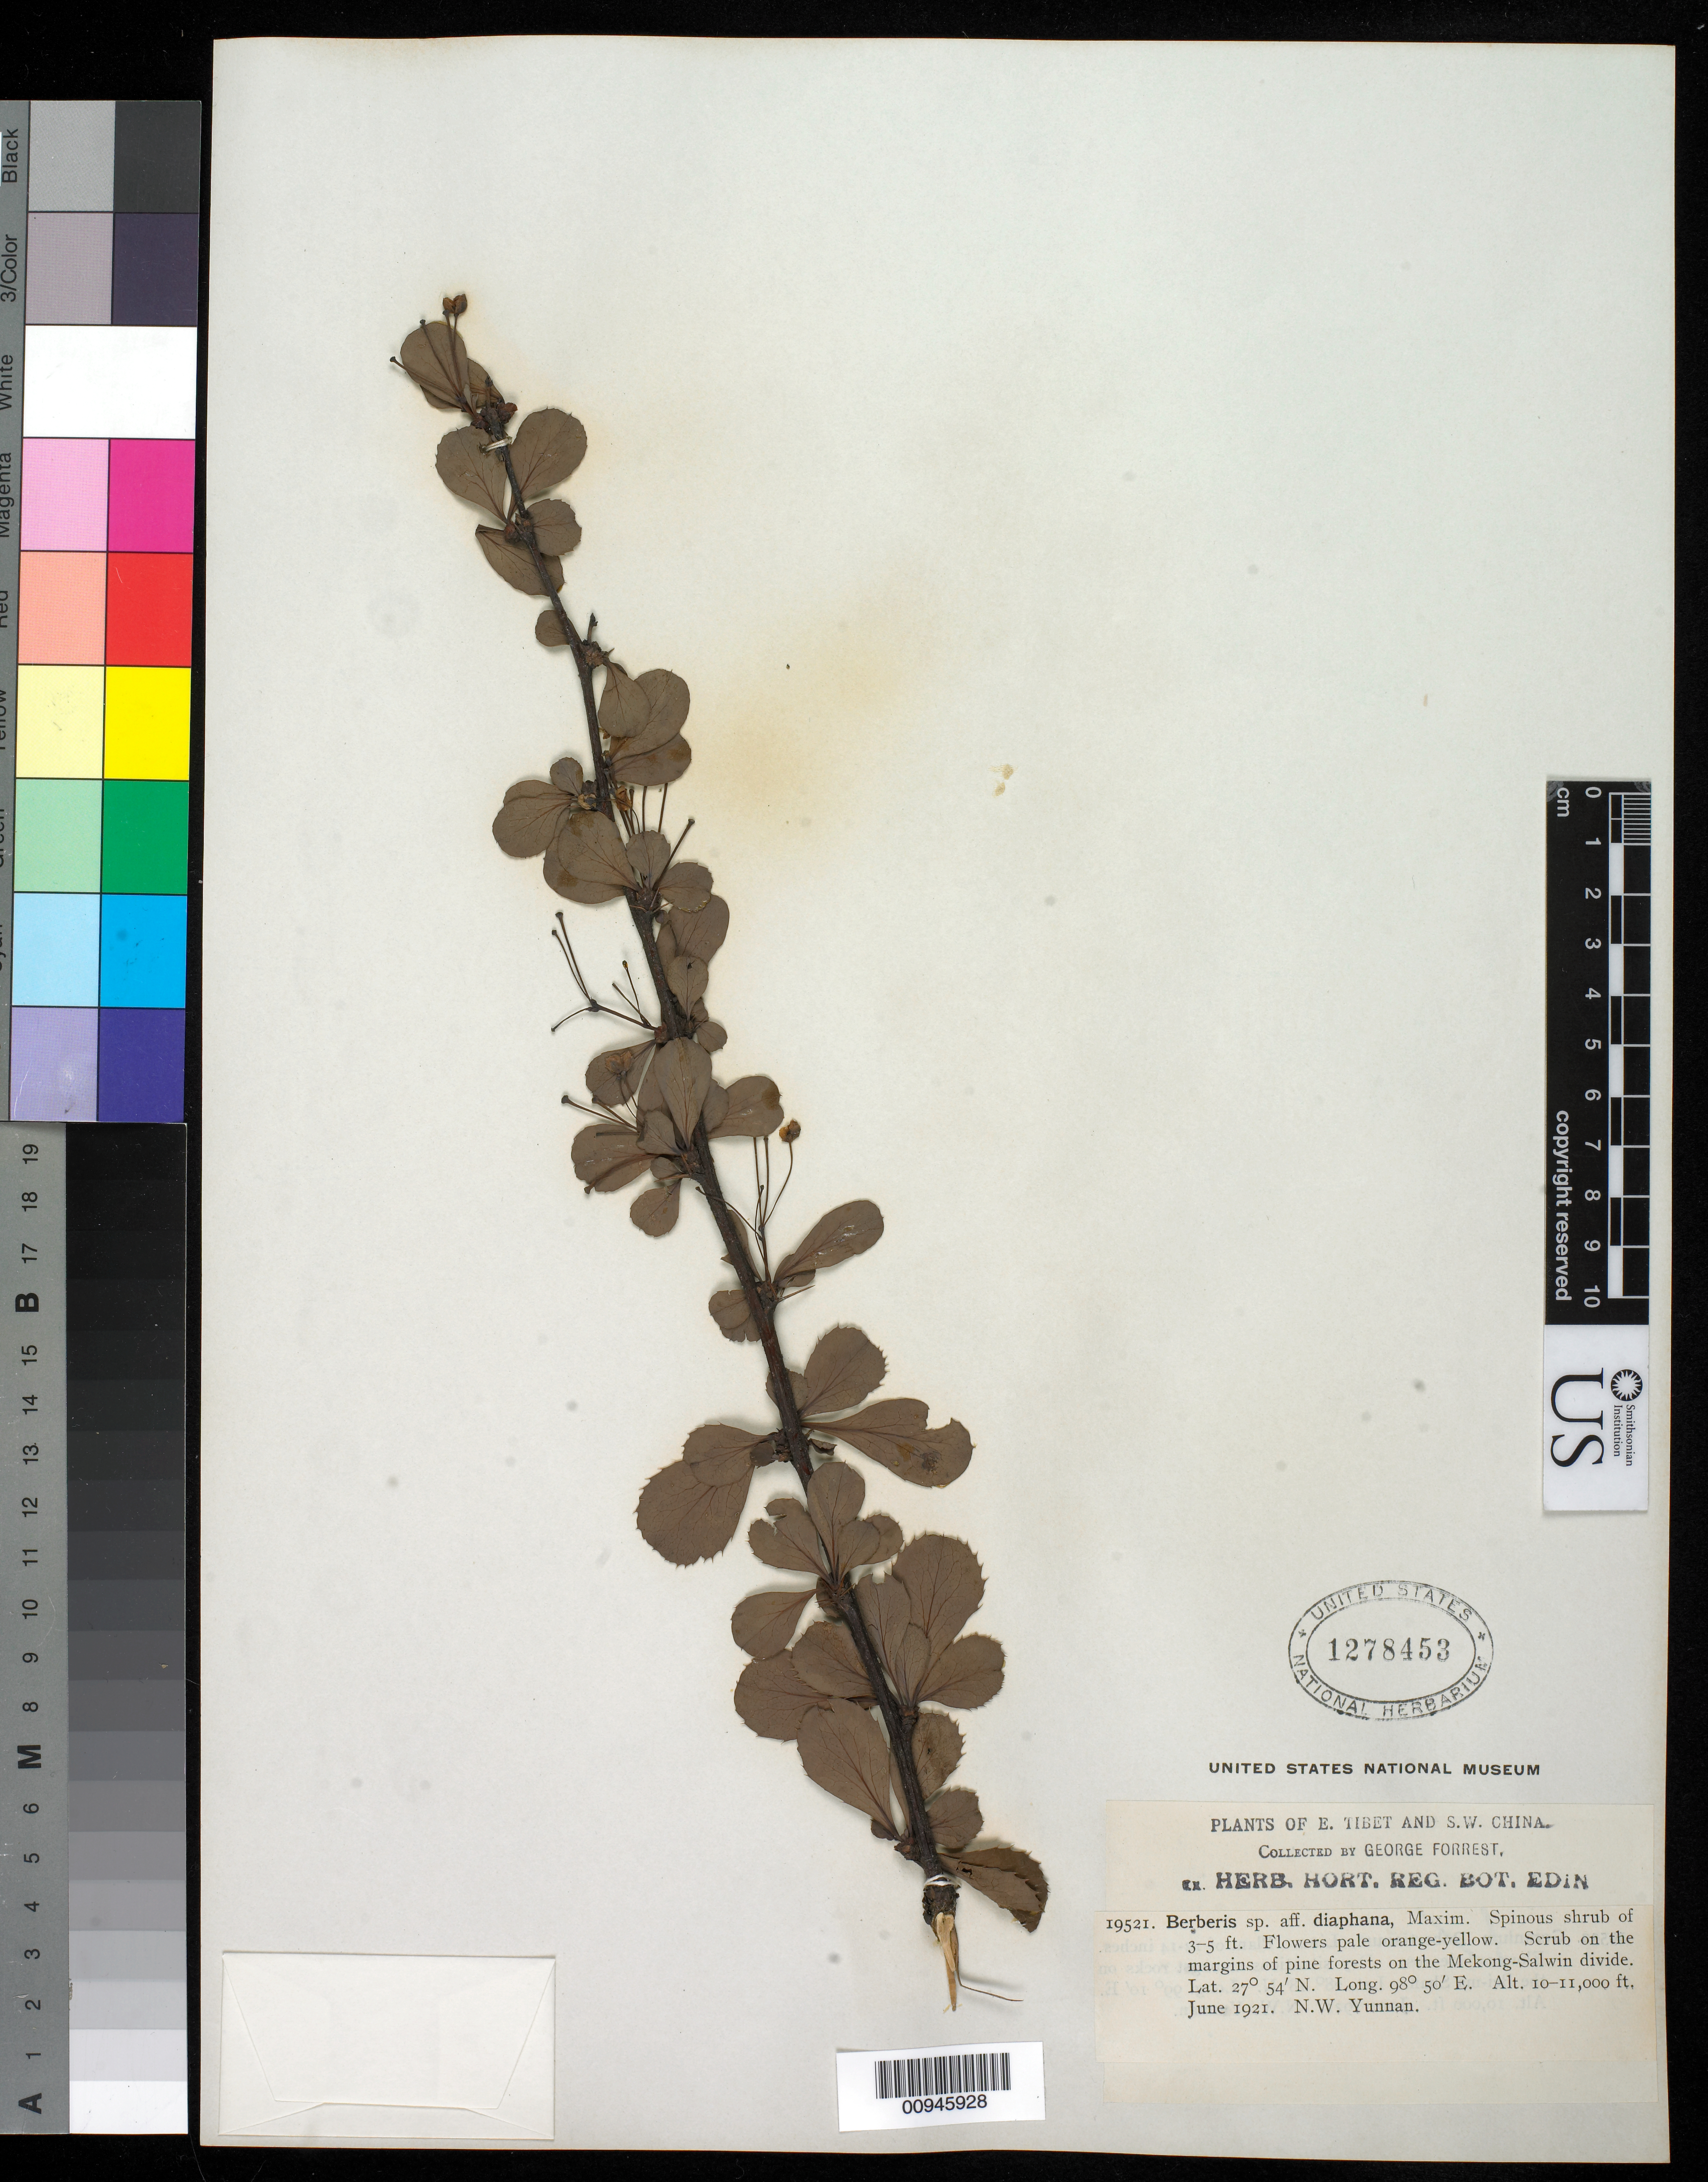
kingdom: Plantae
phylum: Tracheophyta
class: Magnoliopsida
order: Ranunculales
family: Berberidaceae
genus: Berberis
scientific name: Berberis diaphana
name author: Maxim.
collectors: G. Forrest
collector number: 19521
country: China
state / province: Yunnan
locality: On the Mekong-Salwin divide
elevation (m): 3048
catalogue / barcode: US 1278453